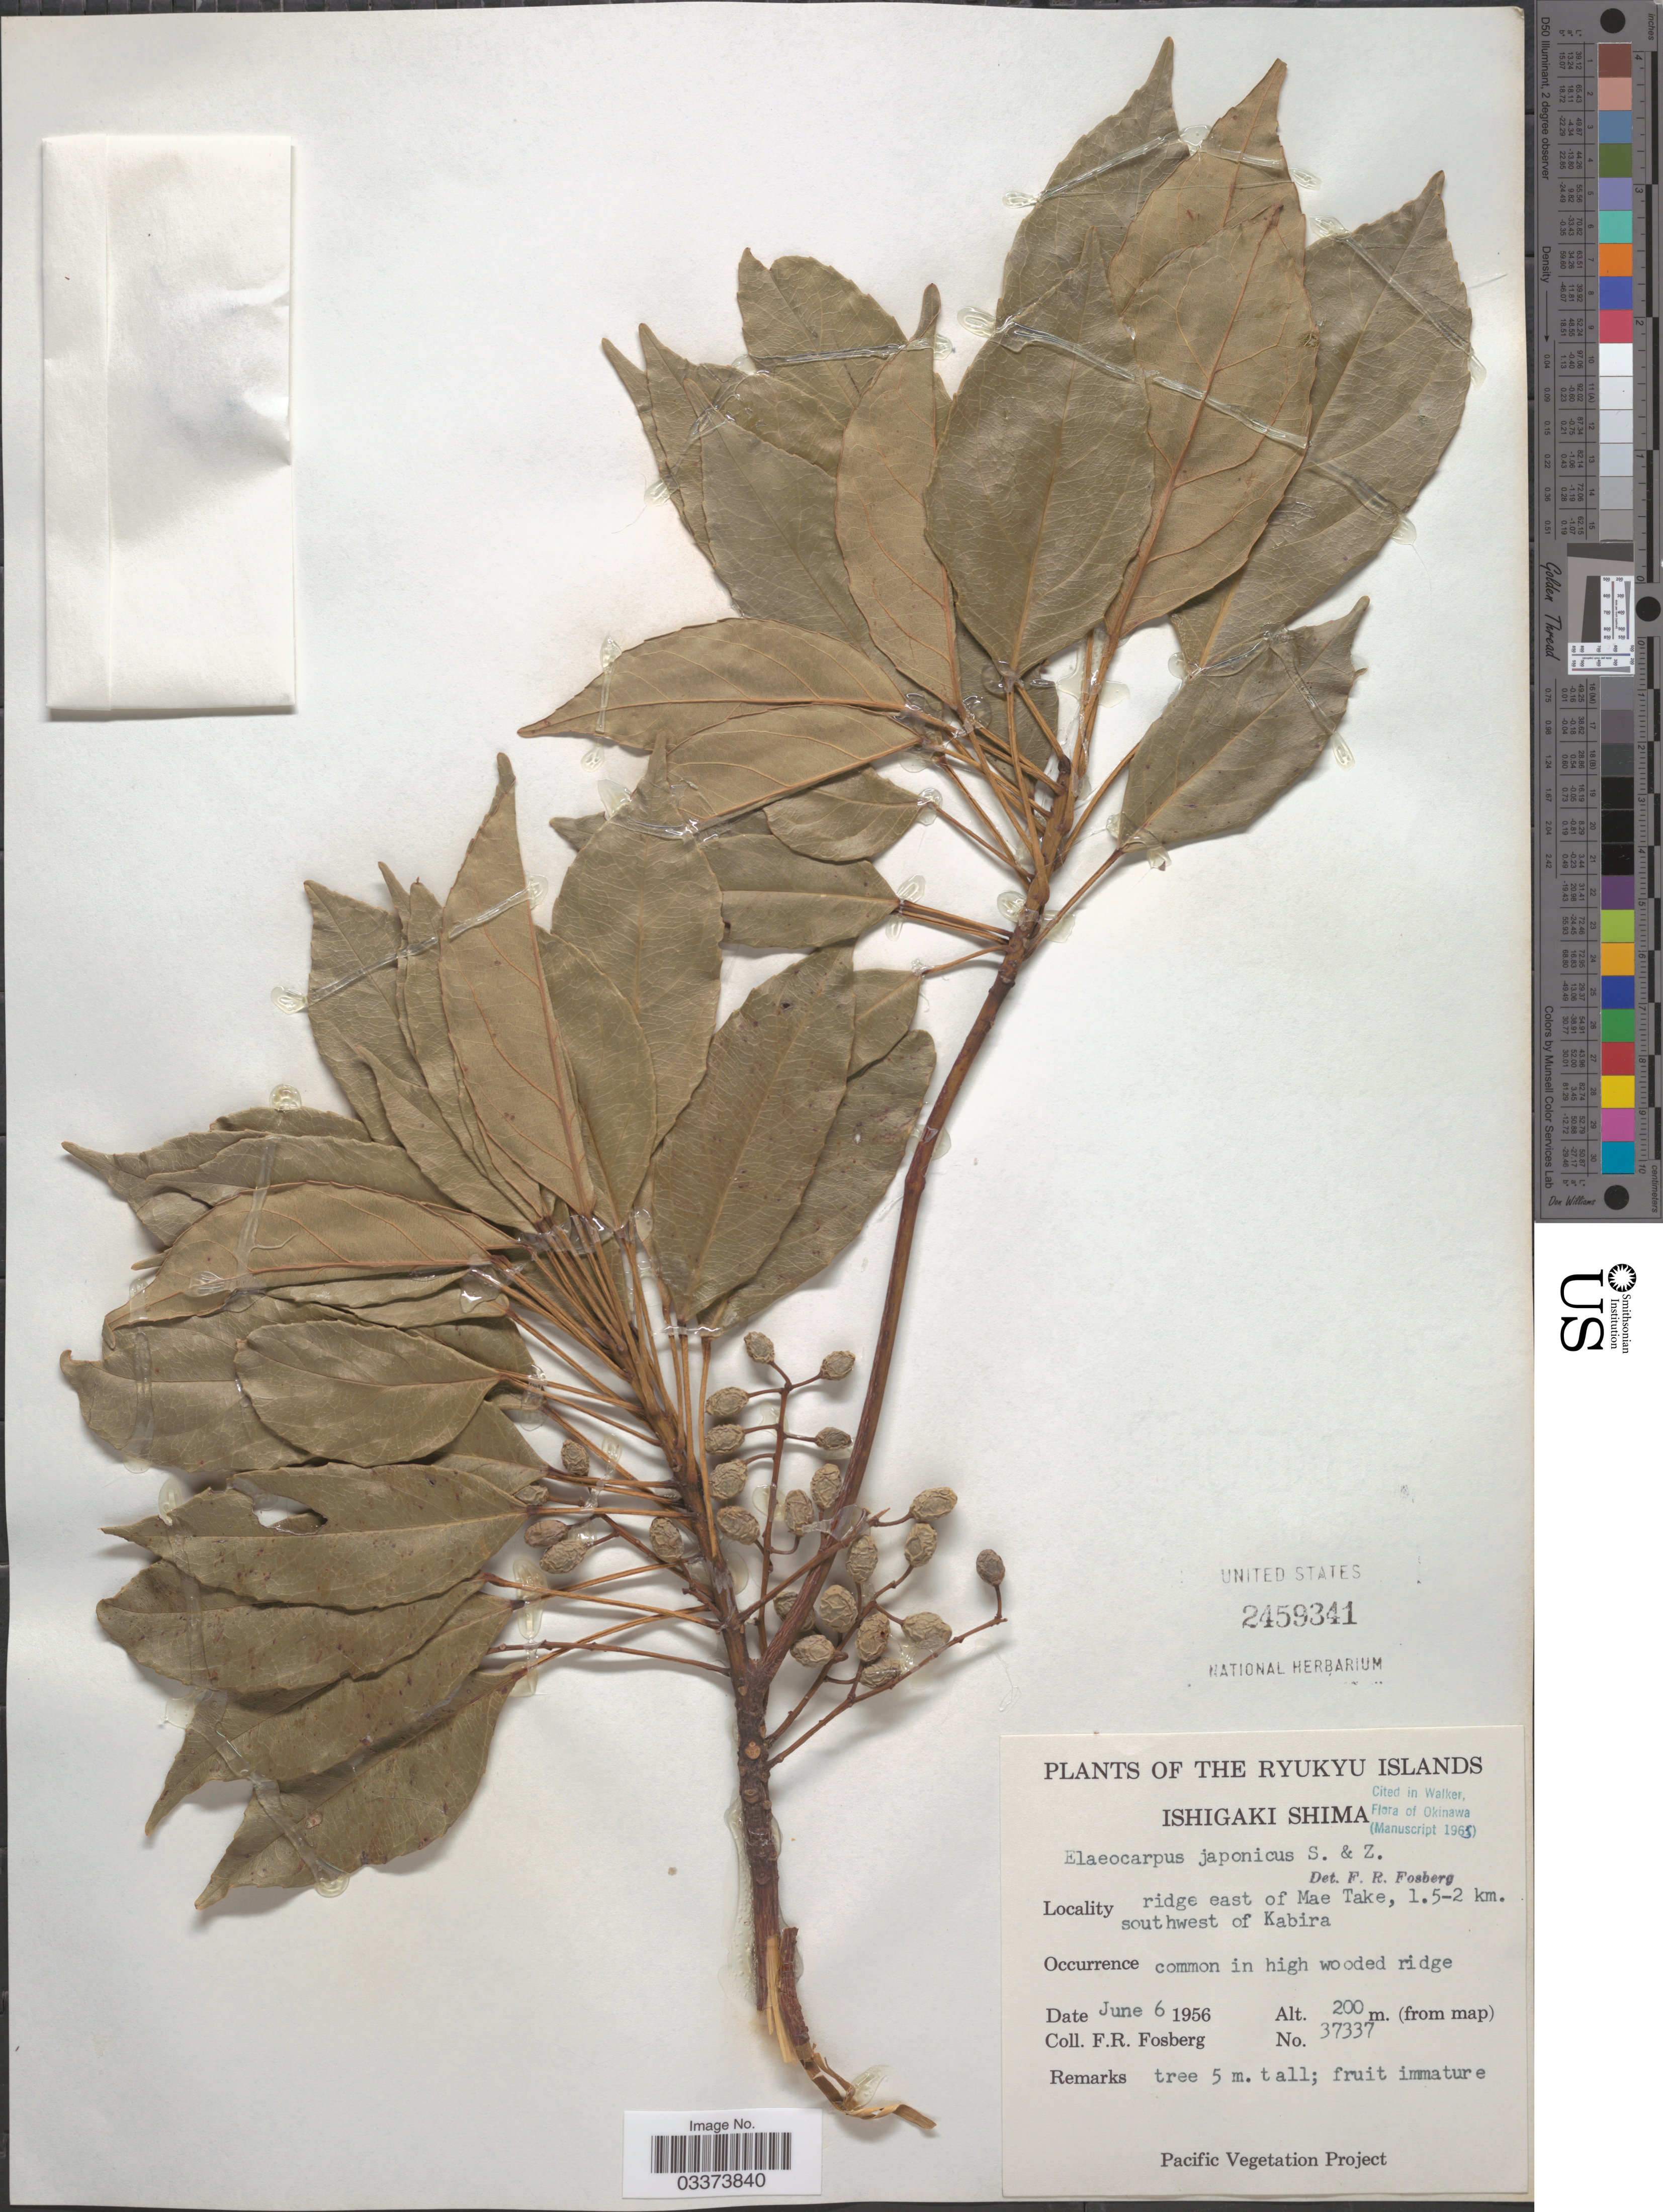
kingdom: Plantae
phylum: Tracheophyta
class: Magnoliopsida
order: Oxalidales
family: Elaeocarpaceae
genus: Elaeocarpus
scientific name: Elaeocarpus japonicus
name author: Siebold & Zucc.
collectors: F. R. Fosberg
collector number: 37337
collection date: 1956-06-06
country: Japan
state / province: Okinawa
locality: The Ryukyu Islands, Ishigaki Shima, ridge east of Mae Take, 1.5-2 km. southwest of Kabira.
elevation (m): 200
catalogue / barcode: US 2459341